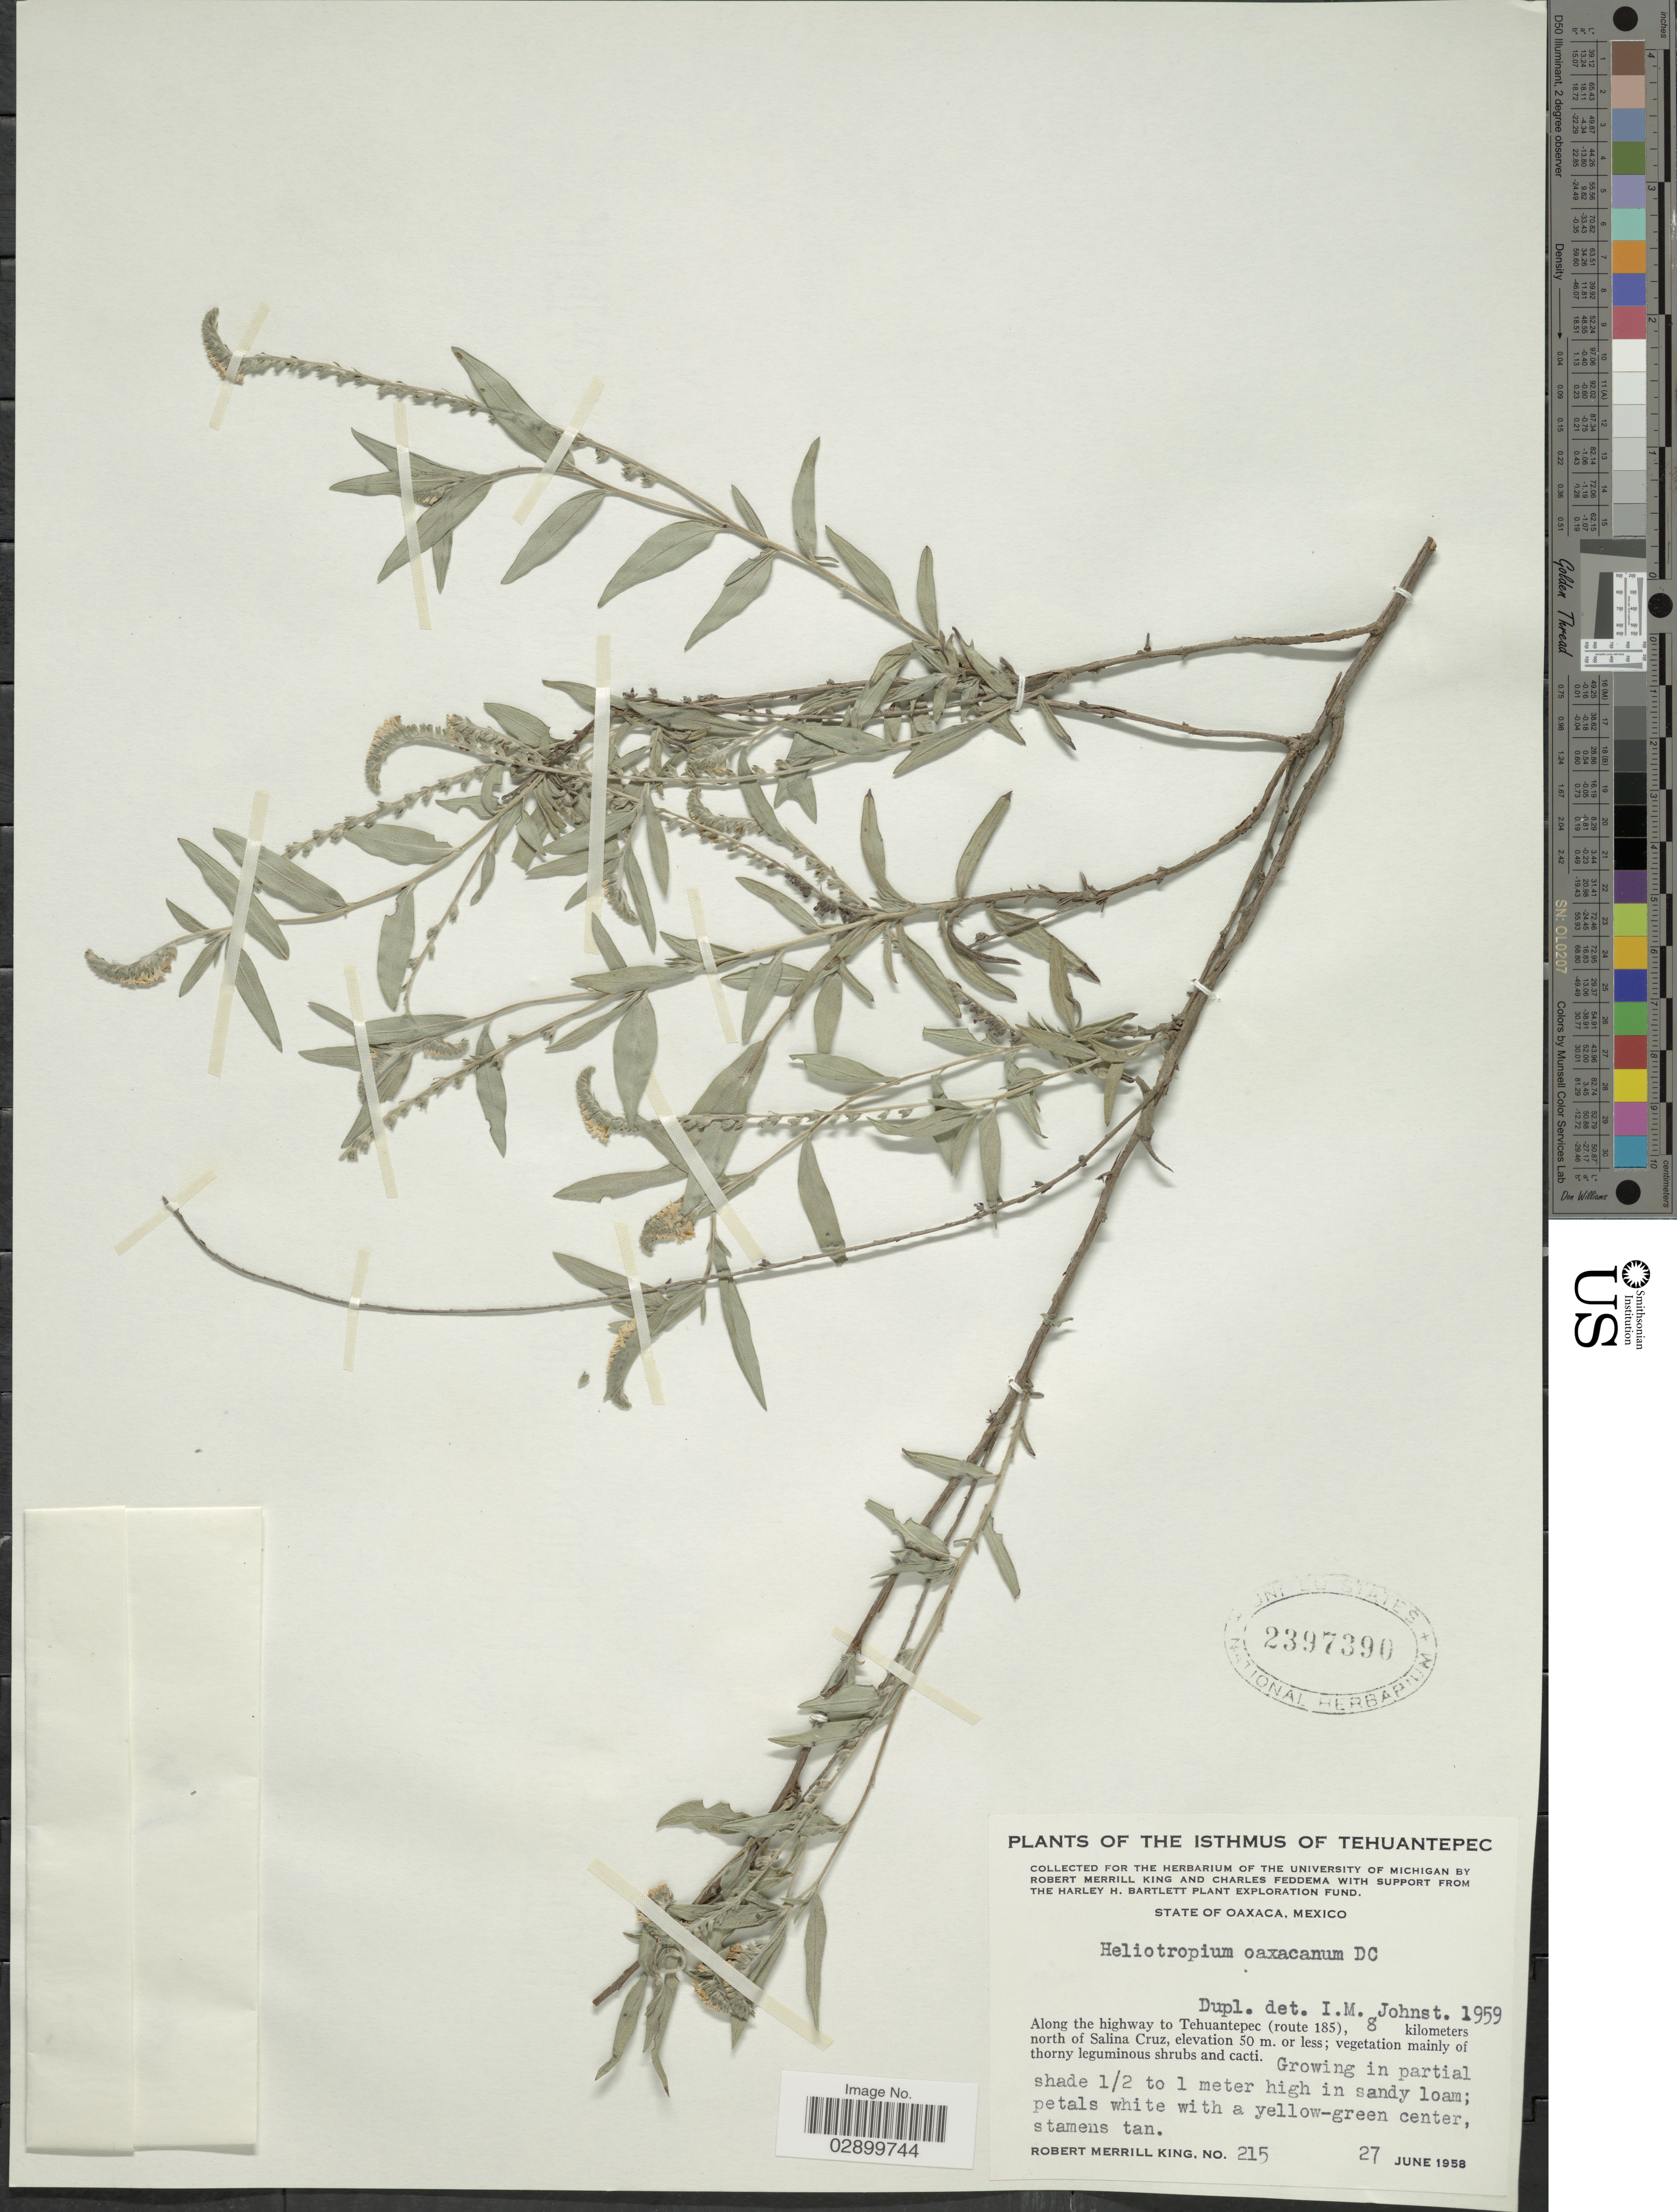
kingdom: Plantae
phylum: Tracheophyta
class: Magnoliopsida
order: Boraginales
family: Heliotropiaceae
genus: Heliotropium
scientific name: Heliotropium oaxacanum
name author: DC.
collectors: R. M. King & C. Feddema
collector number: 215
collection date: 1958-06-27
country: Mexico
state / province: Oaxaca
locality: Isthmus of Tehuantepec. Along the highway to Tehuantepec (route 185), 8 kilometers north of Salina Cruz.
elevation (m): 50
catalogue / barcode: US 2397390